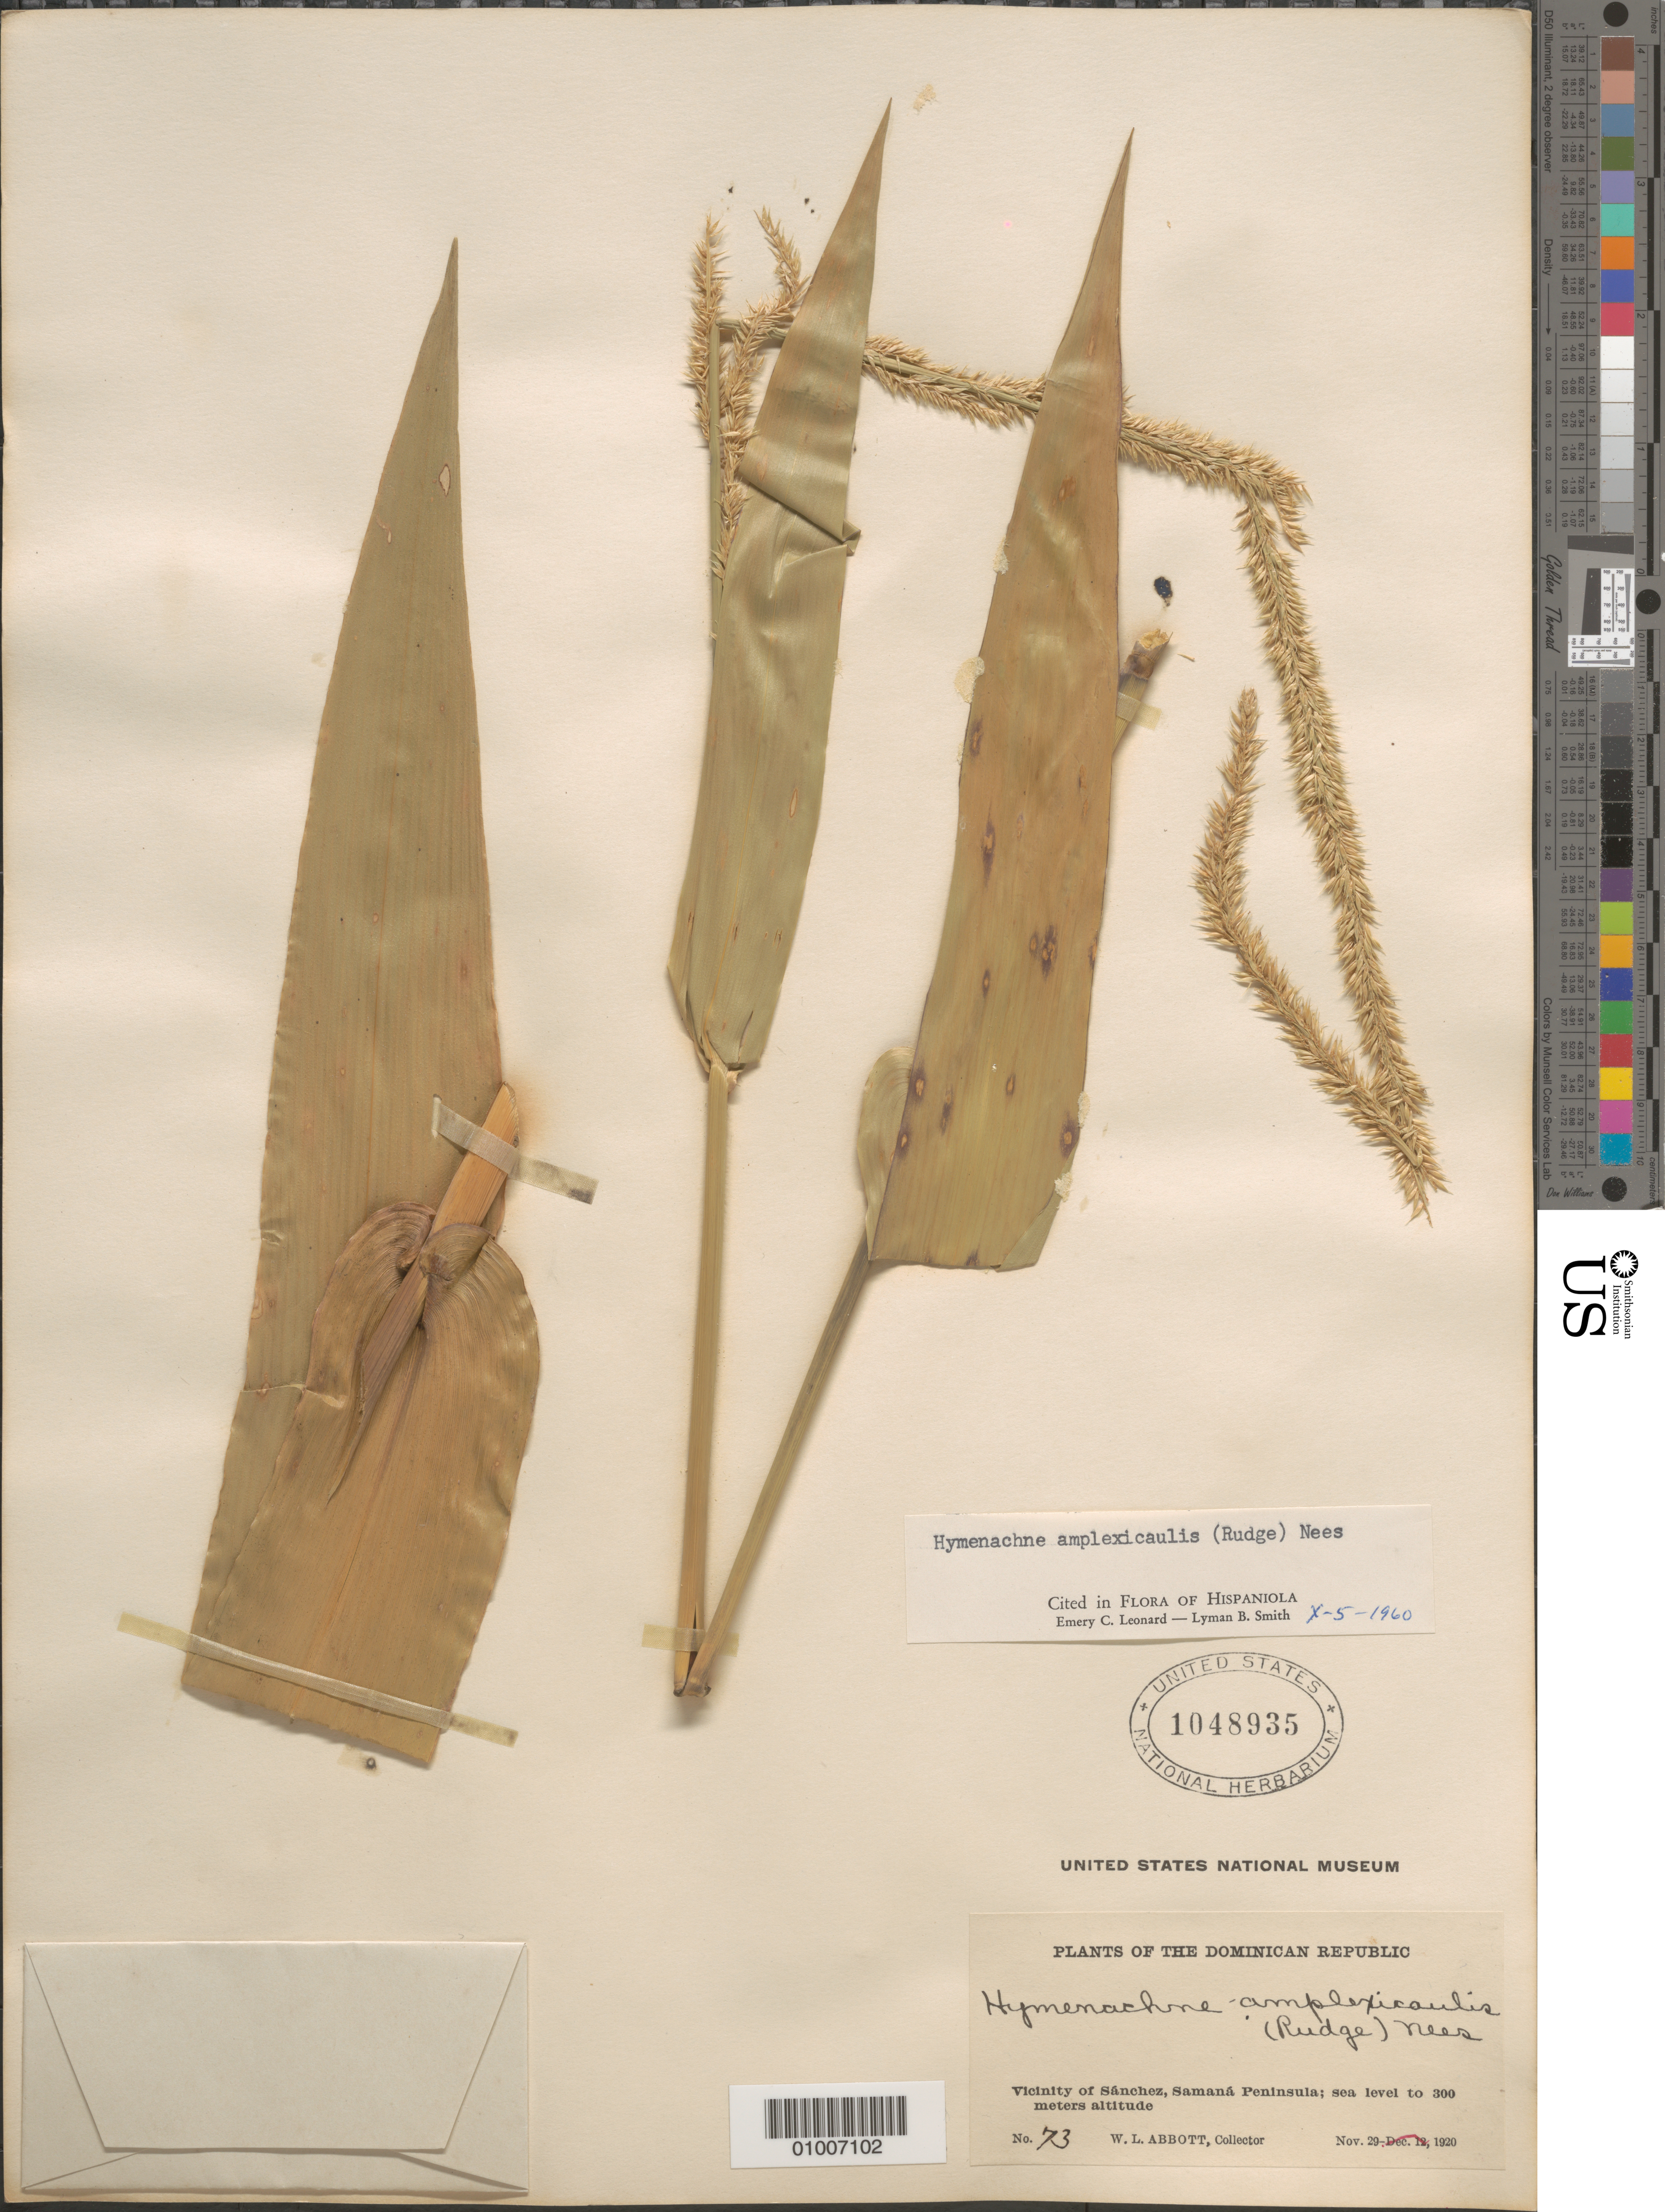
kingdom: Plantae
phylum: Tracheophyta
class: Liliopsida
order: Poales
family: Poaceae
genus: Hymenachne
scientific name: Hymenachne amplexicaulis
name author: (Rudge) Nees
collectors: W. L. Abbott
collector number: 73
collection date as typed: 29 Nov 1920 to 12 Dec 1920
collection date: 1920-11-29/1920-12-12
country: Dominican Republic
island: Hispaniola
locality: Samana peninsula, vicinity of Sanchez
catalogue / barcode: US 1048935